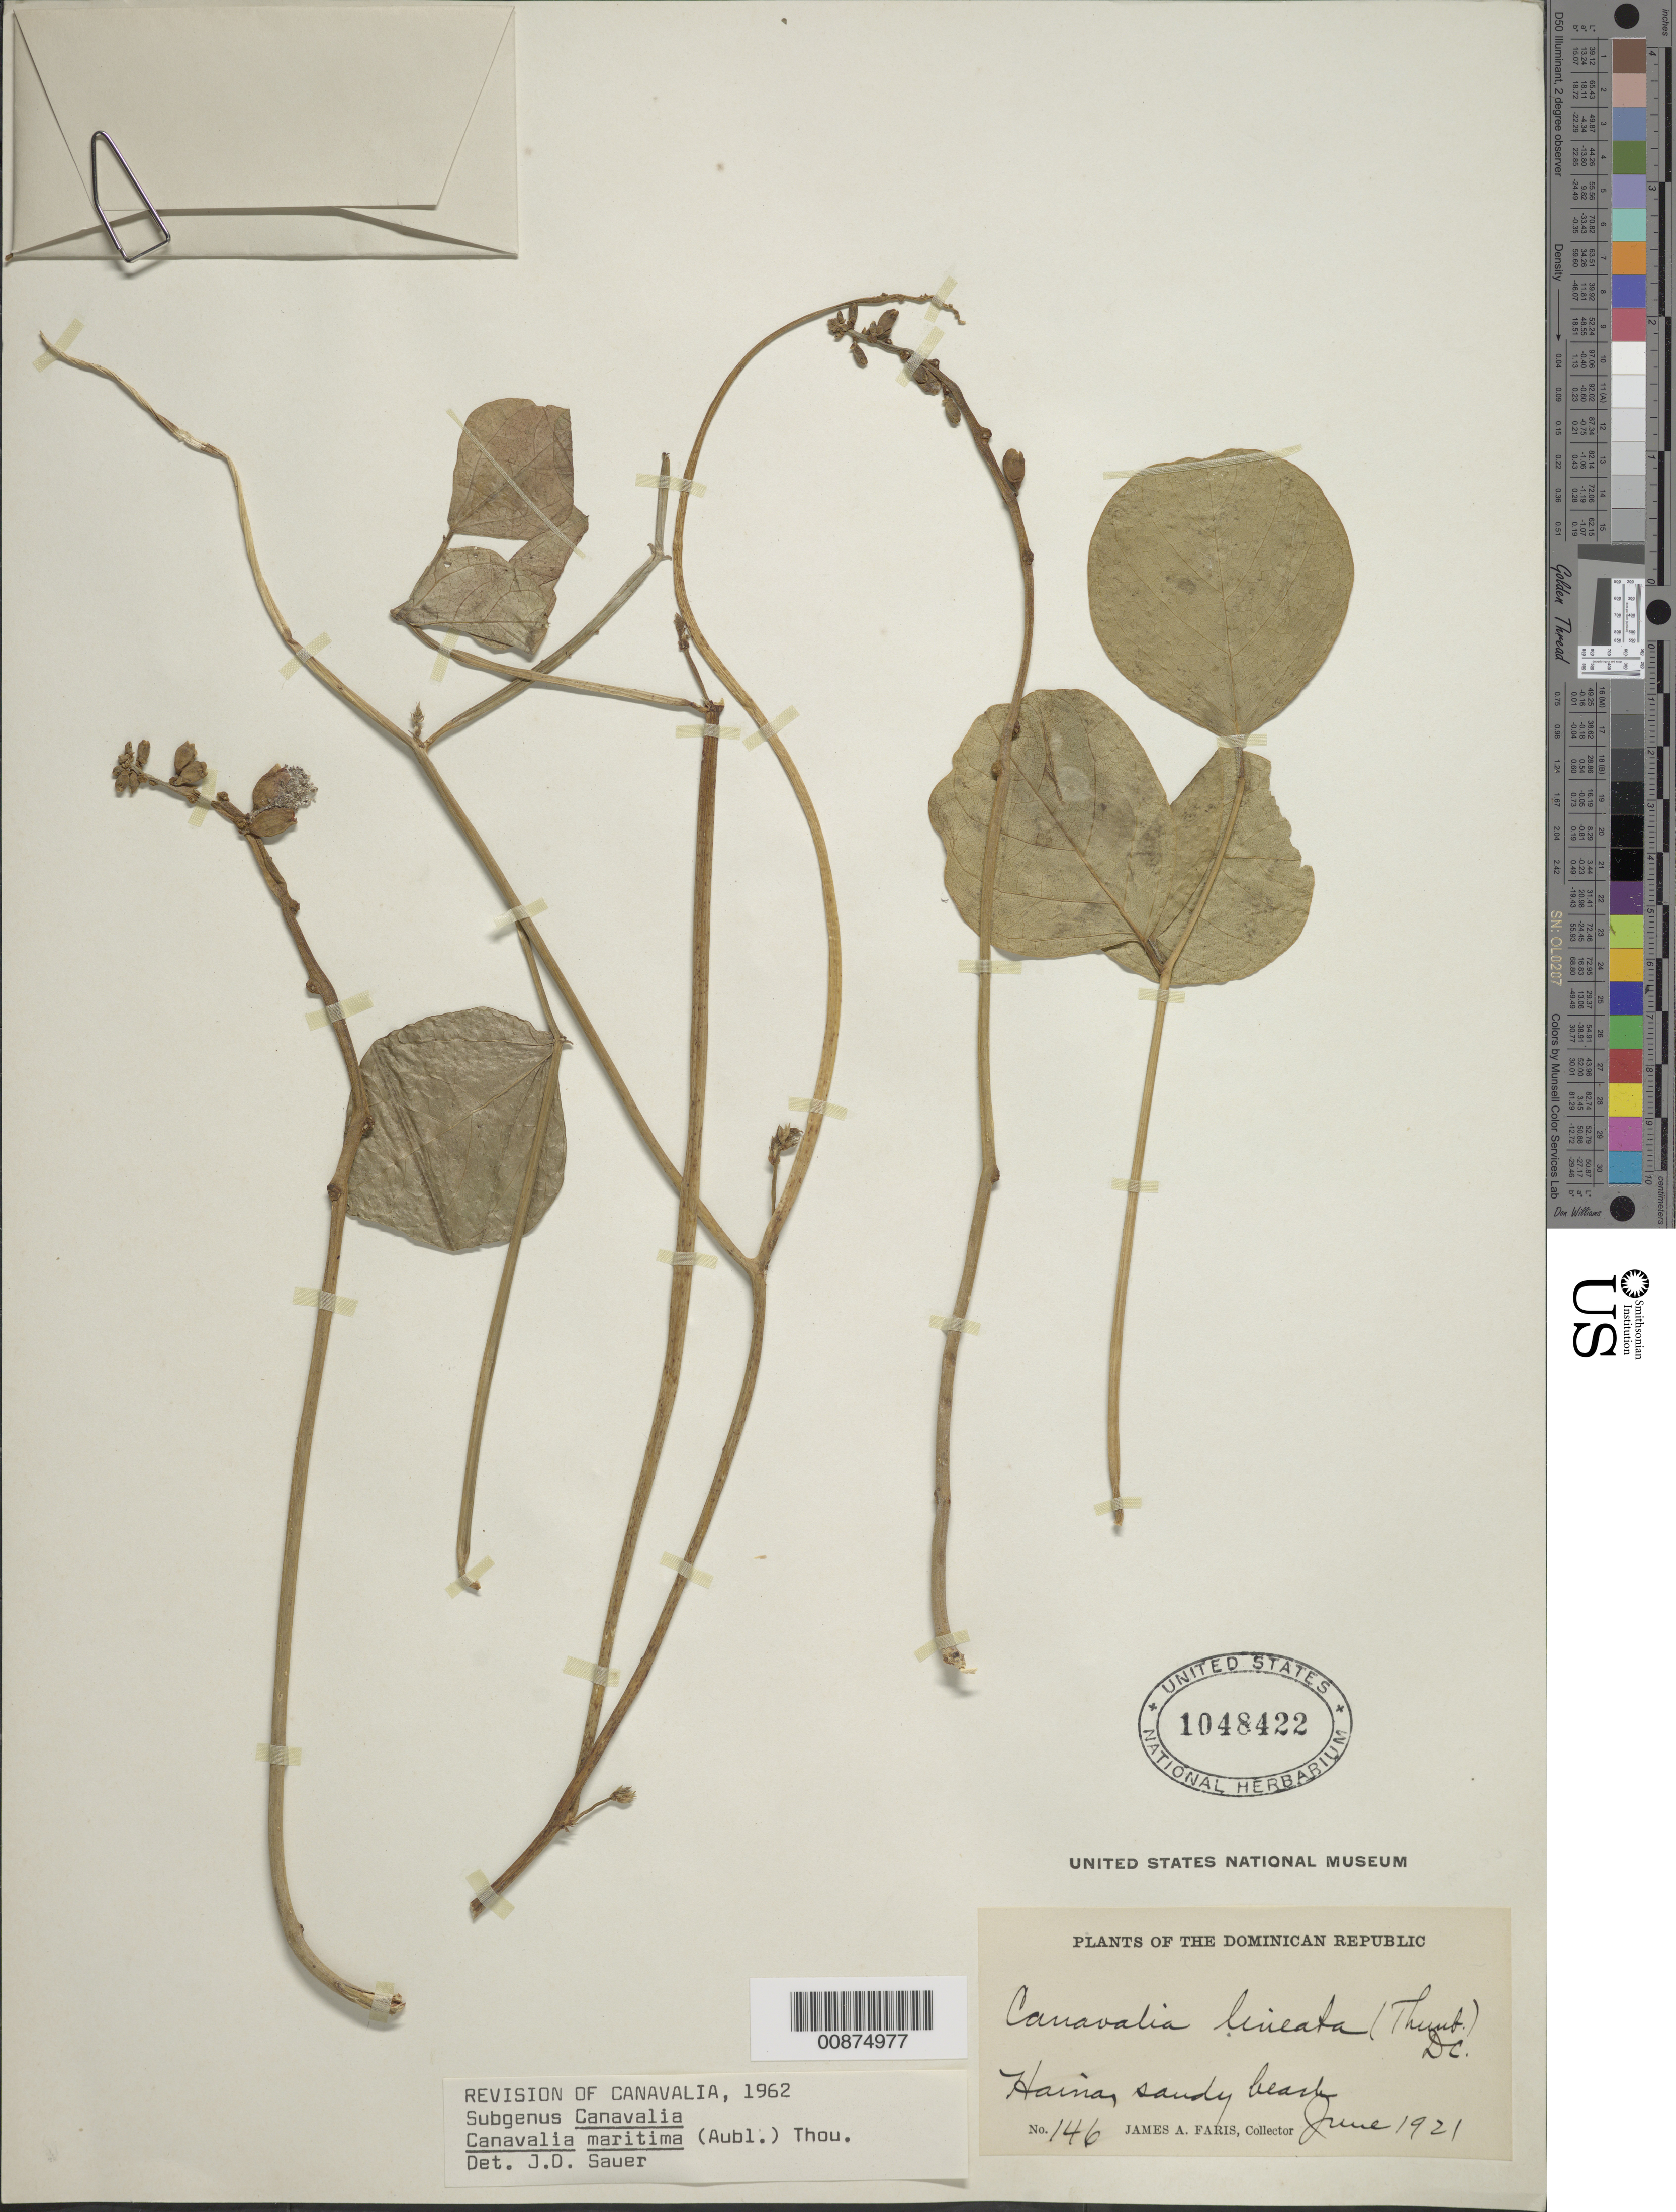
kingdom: Plantae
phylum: Tracheophyta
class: Magnoliopsida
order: Fabales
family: Fabaceae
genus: Canavalia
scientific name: Canavalia rosea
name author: (Sw.) DC.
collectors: J. Faris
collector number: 146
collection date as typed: Jun 1921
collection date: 1921-06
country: Dominican Republic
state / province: San Cristóbal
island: Hispaniola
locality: Haina.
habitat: Sandy beach.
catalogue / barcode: US 1048422